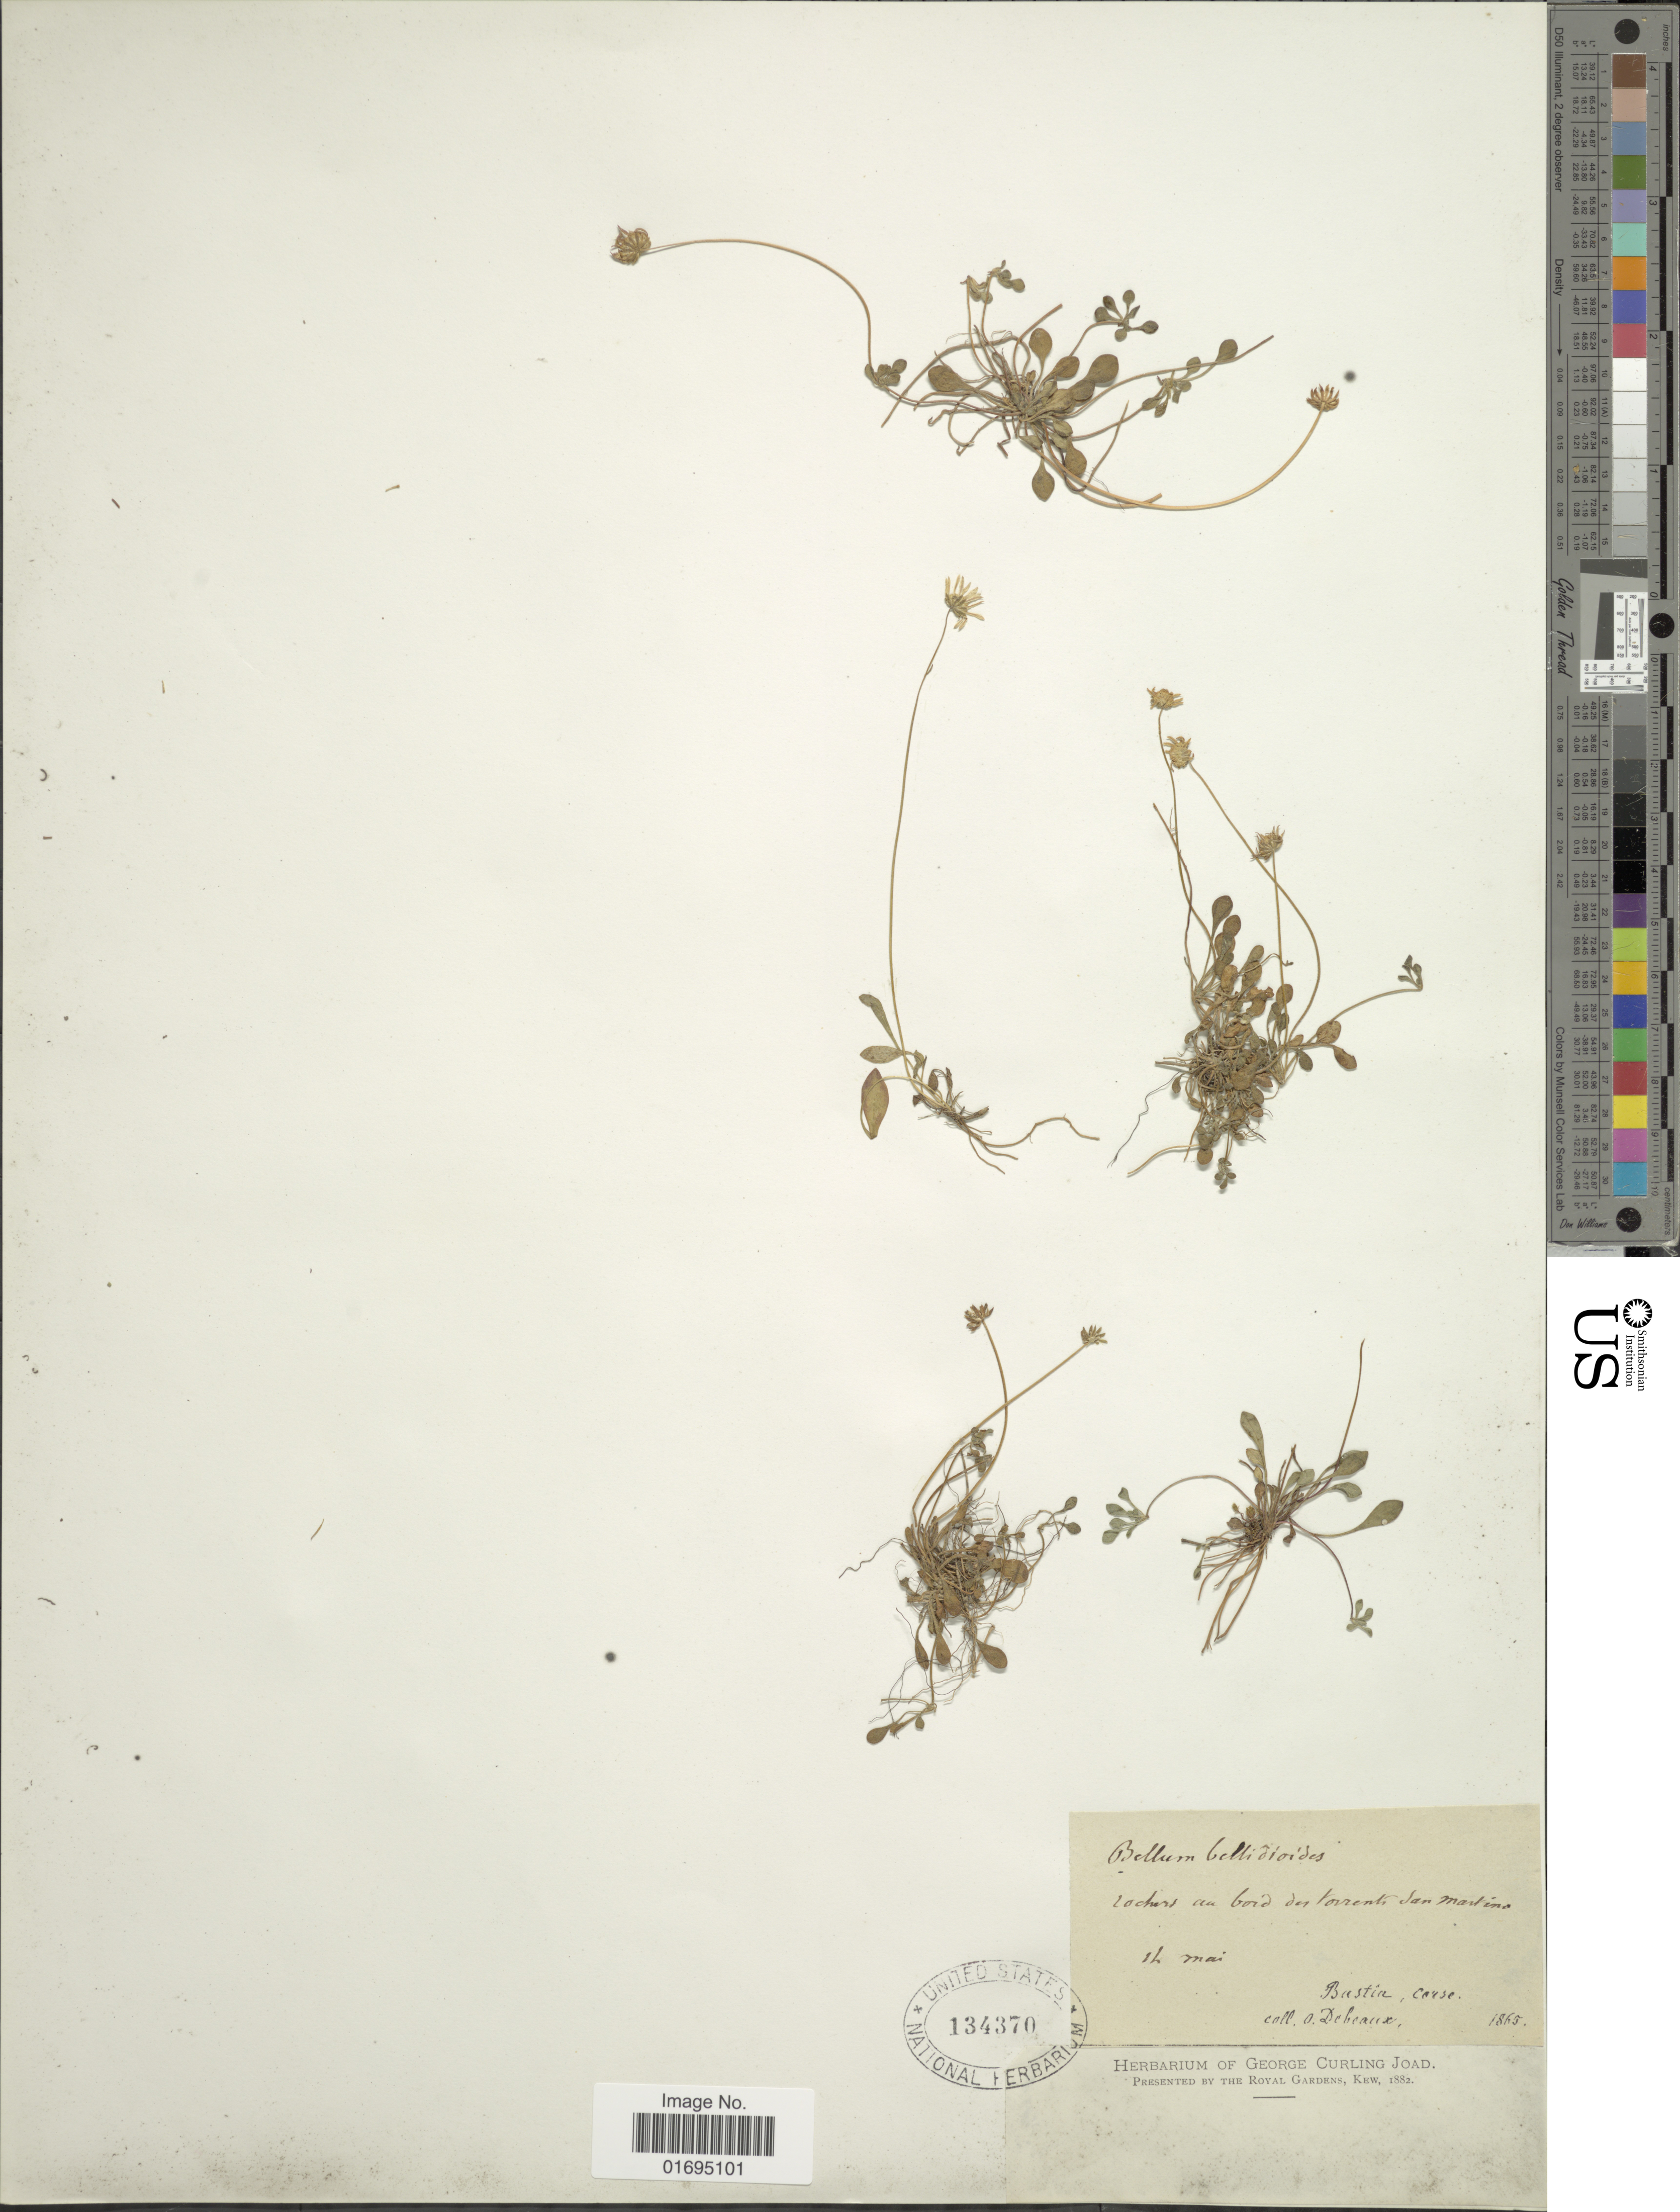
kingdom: Plantae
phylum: Tracheophyta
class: Magnoliopsida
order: Asterales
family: Asteraceae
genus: Bellium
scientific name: Bellium bellidioides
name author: L.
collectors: O. Debeaux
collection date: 1865-05-12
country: France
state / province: Corsica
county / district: Haute-Corse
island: Corse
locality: Bastia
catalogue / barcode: US 134370